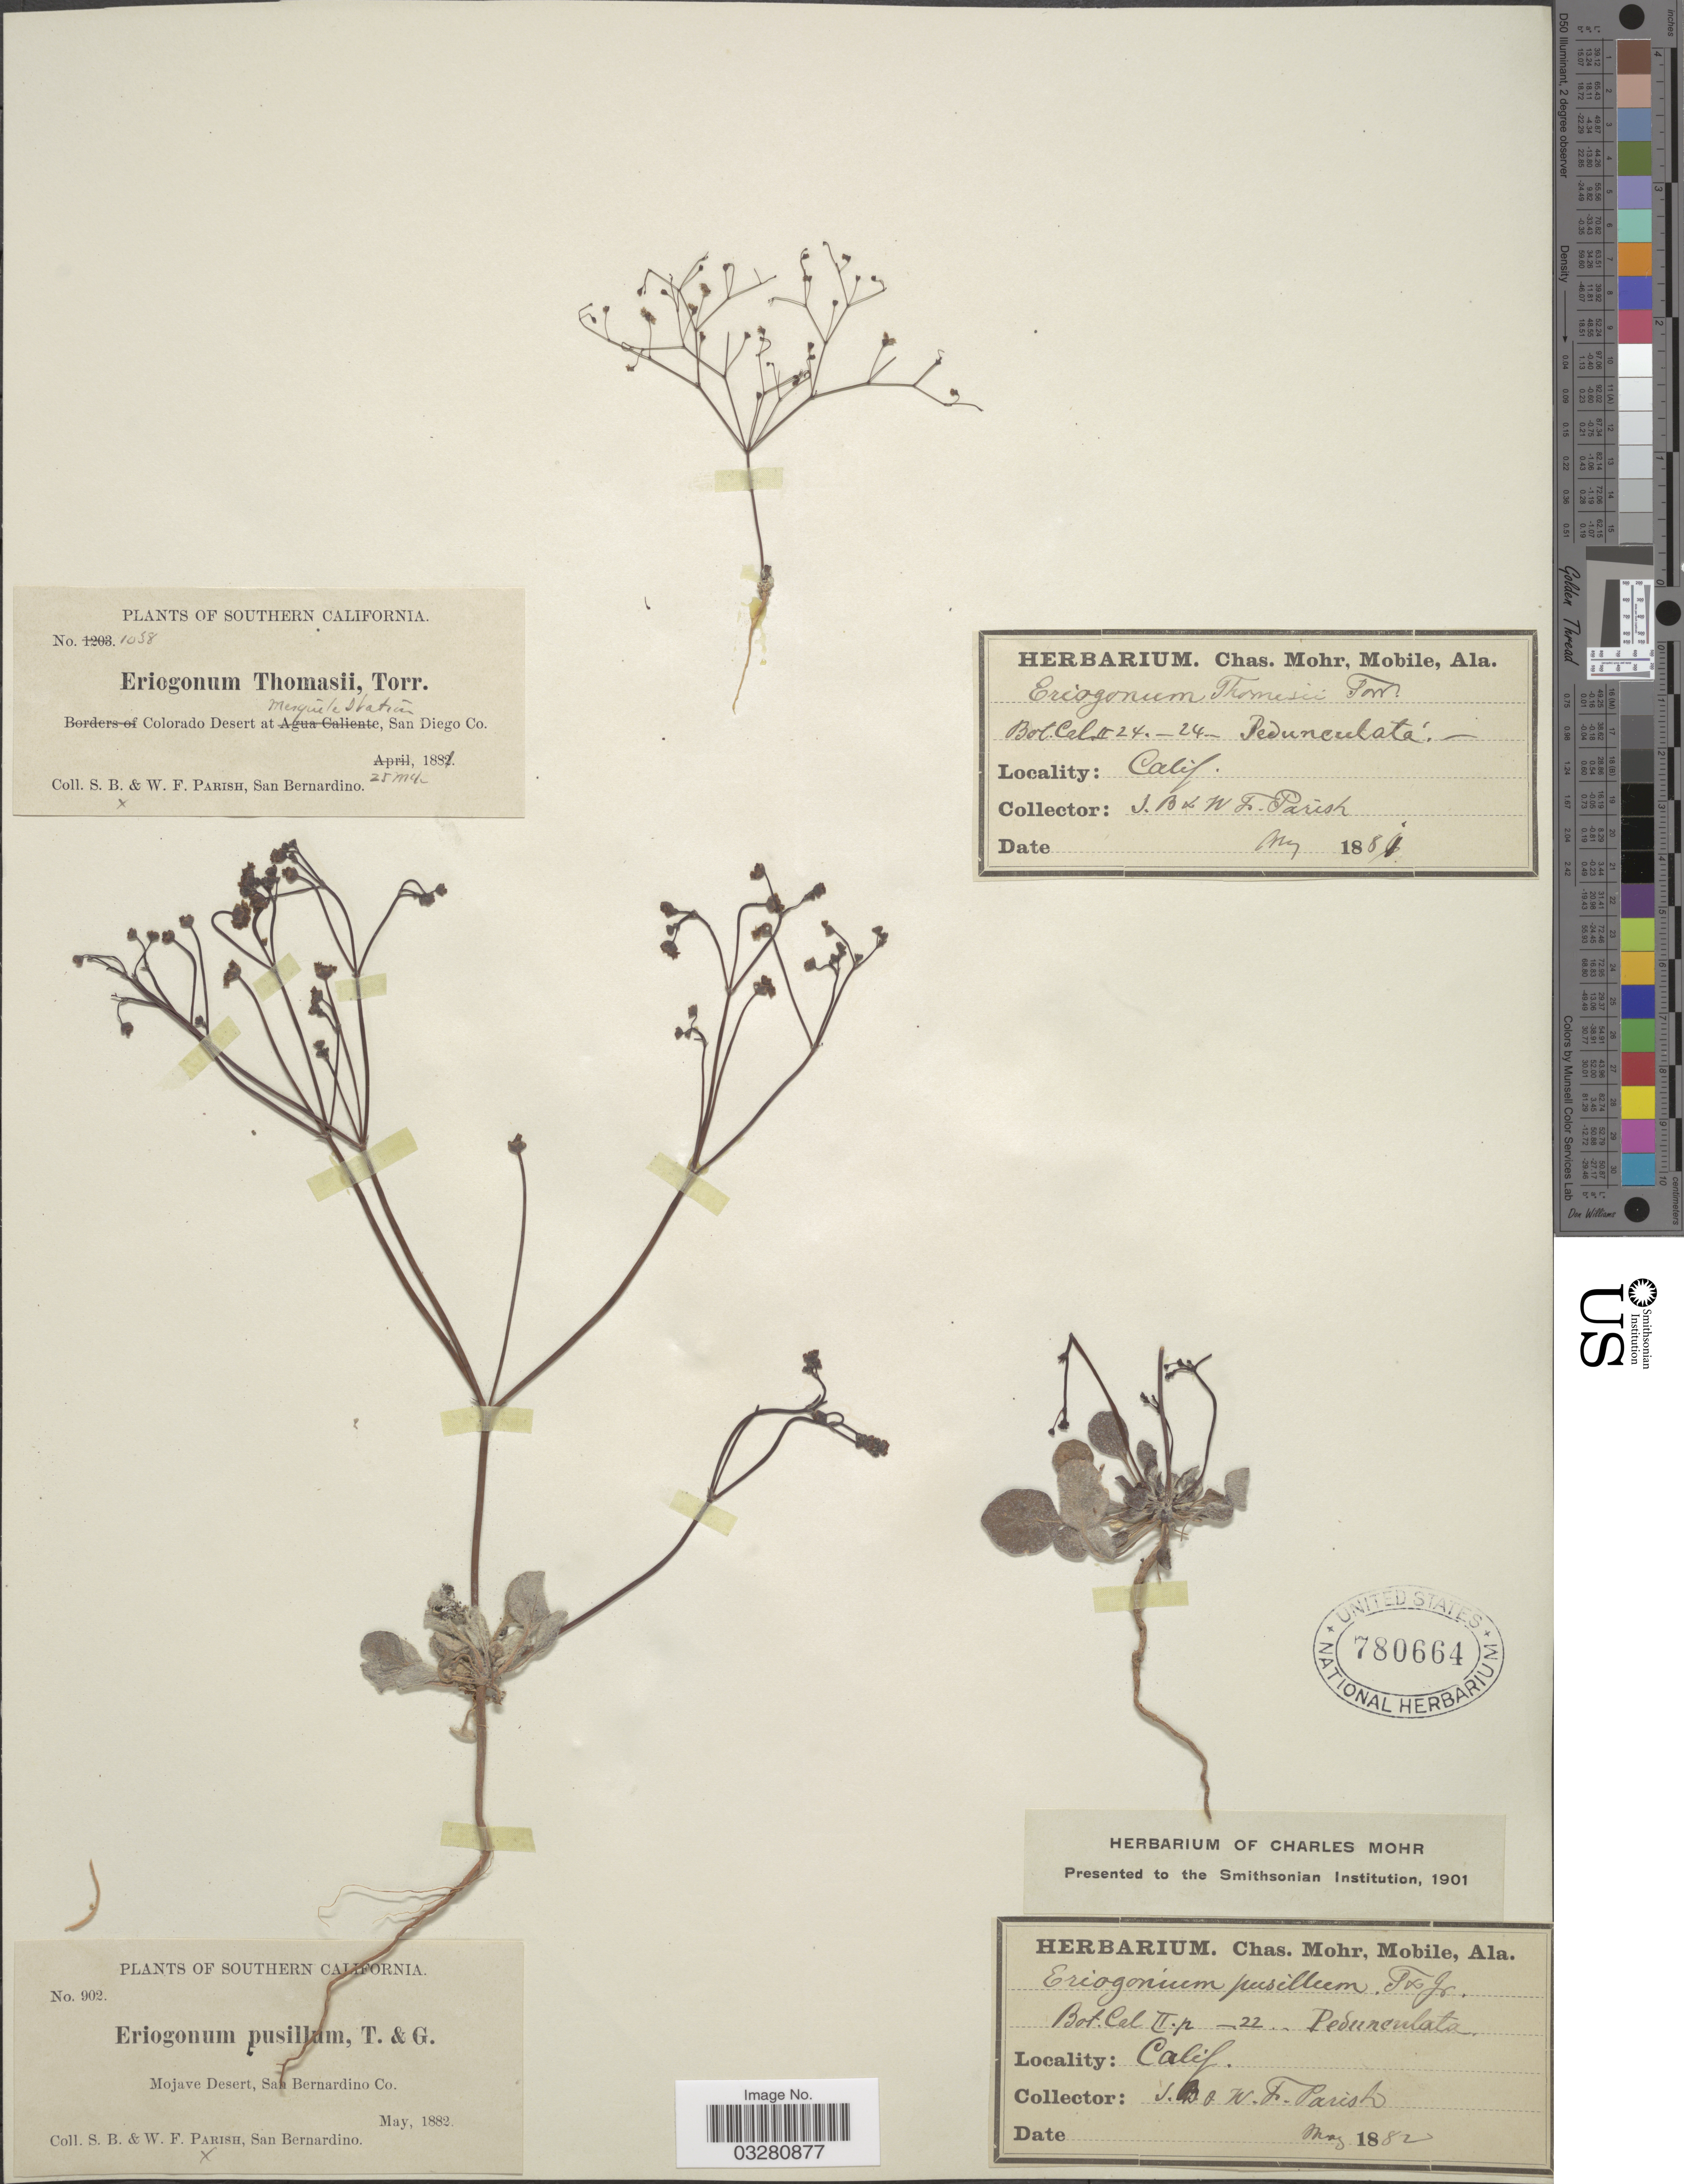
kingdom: Plantae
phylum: Tracheophyta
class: Magnoliopsida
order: Caryophyllales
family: Polygonaceae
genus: Eriogonum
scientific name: Eriogonum thomasii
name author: Torr.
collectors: S. B. Parish & W. F. Parish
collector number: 1038*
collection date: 1881-05-25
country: United States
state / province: California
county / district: San Diego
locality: Southern California. Colorado Desert at Mesquite Station, San Diego Co.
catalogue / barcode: US 780664